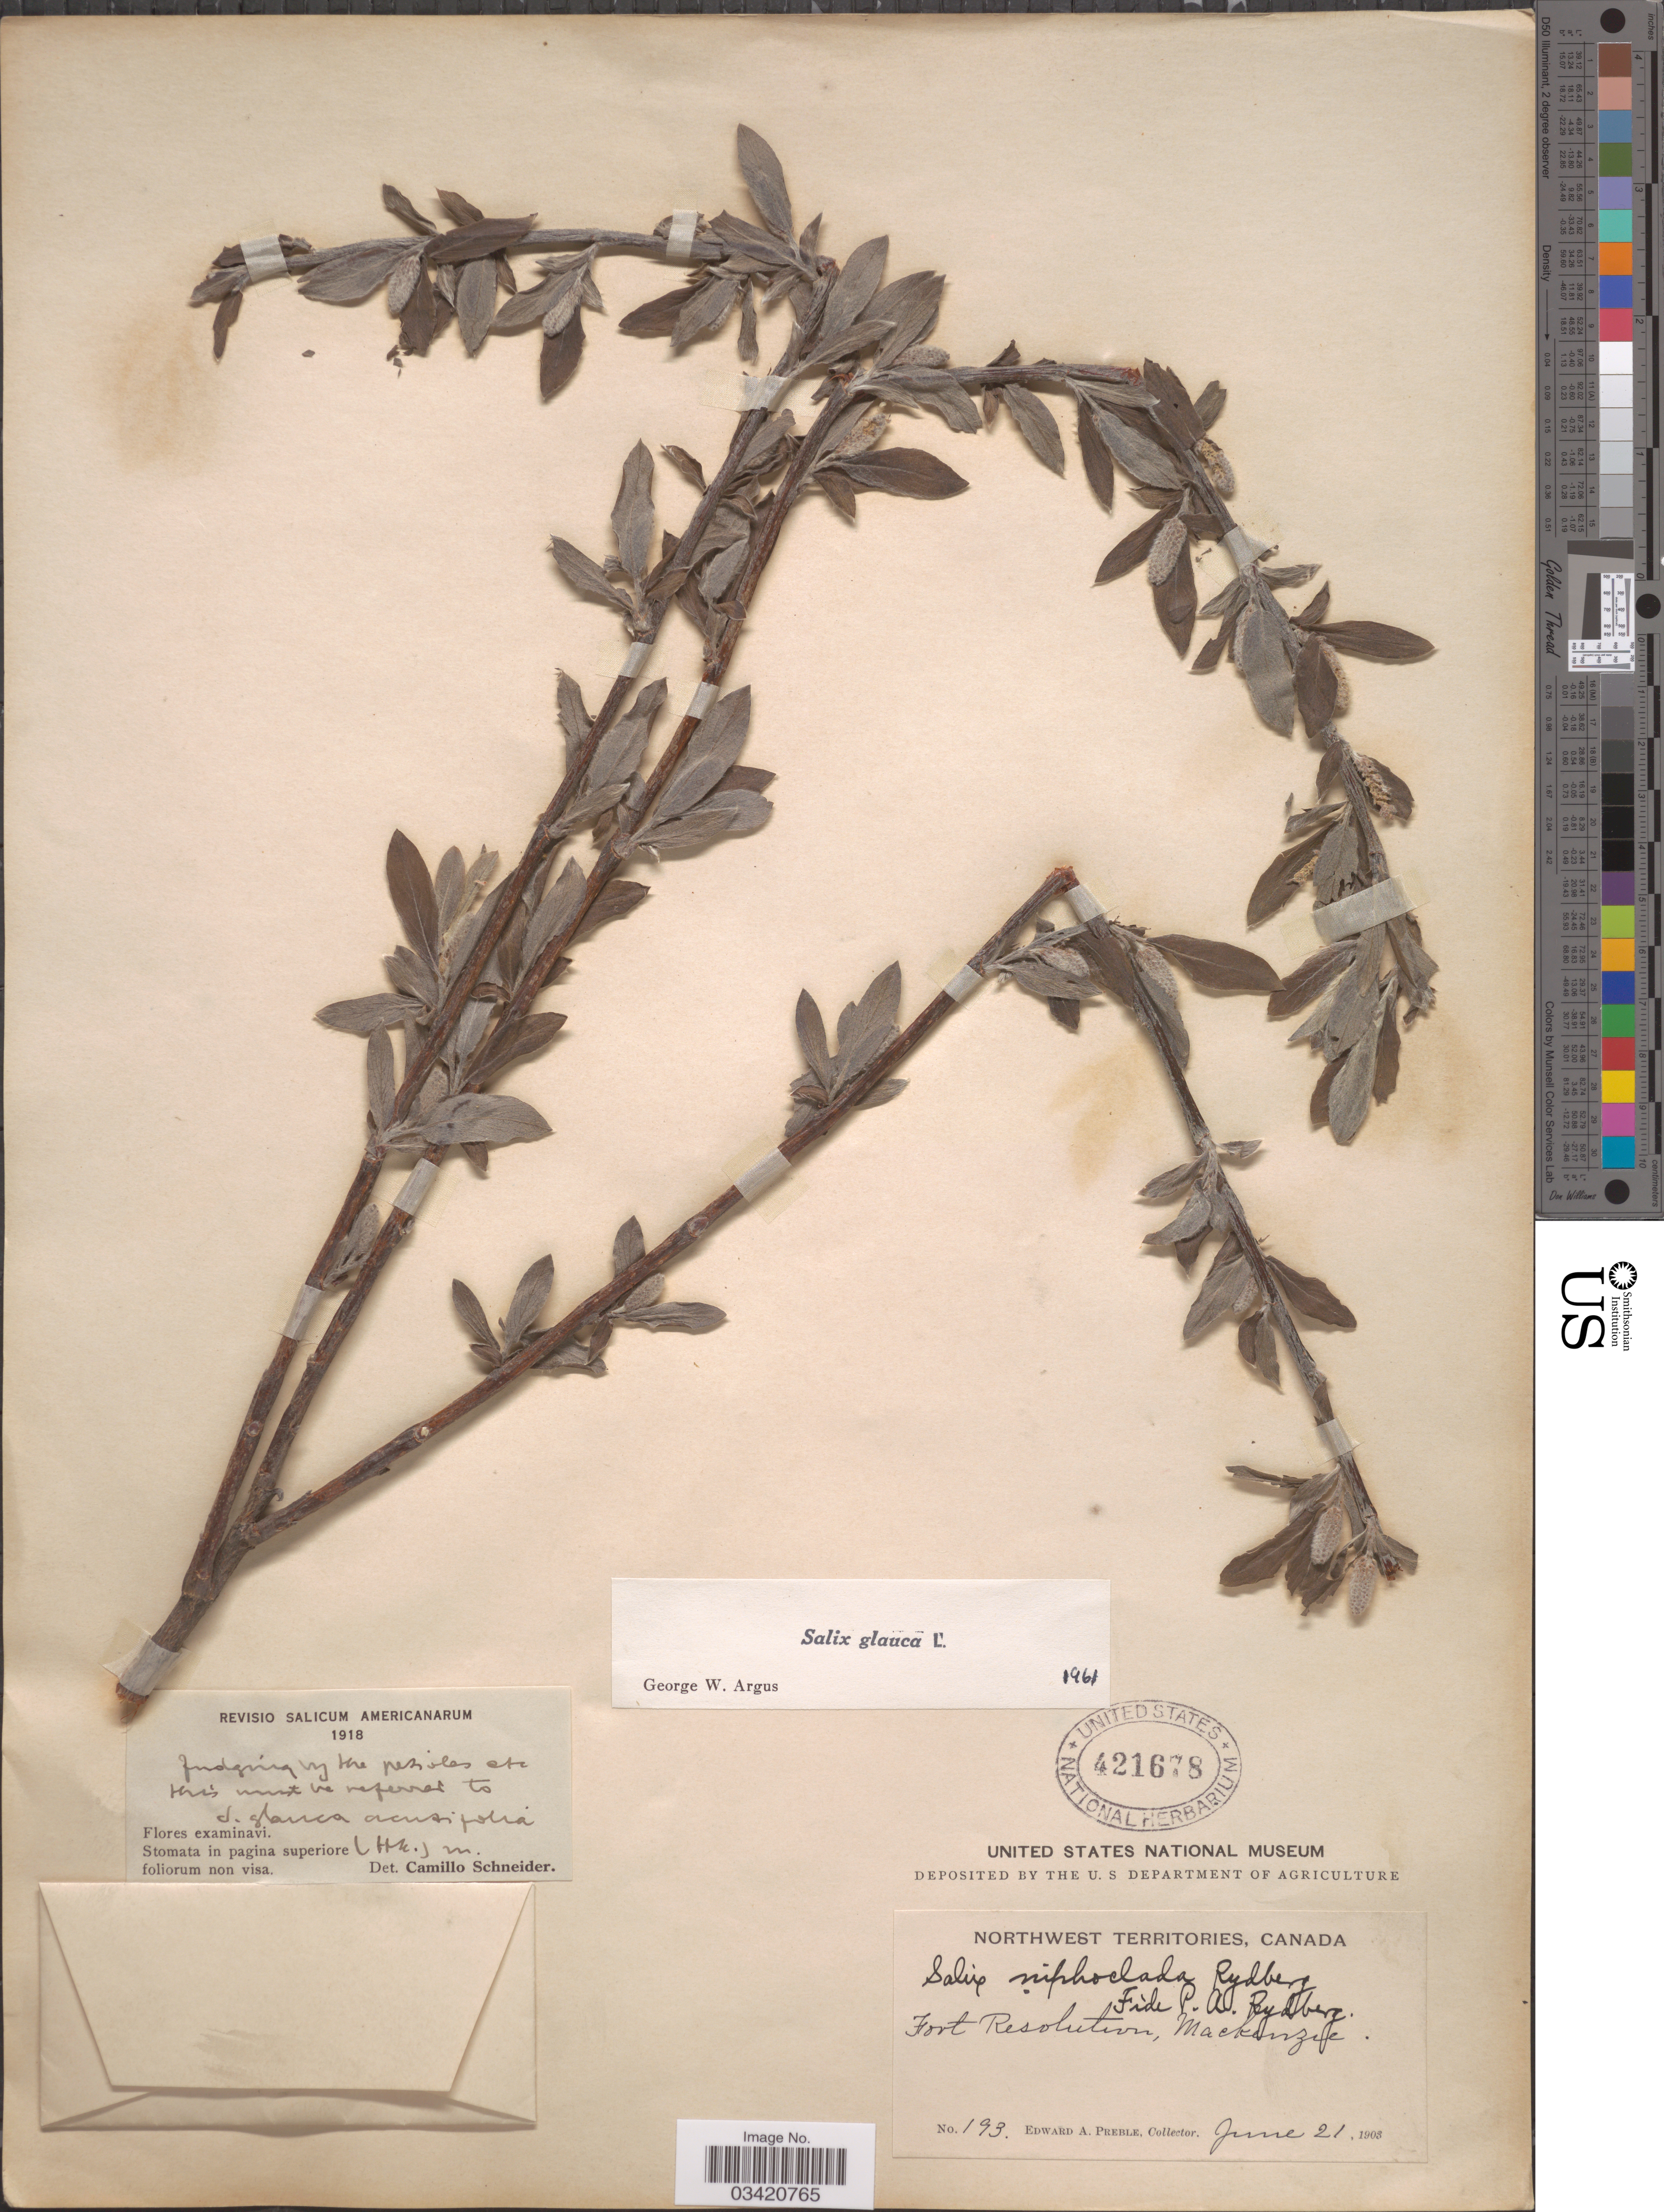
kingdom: Plantae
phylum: Tracheophyta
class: Magnoliopsida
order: Malpighiales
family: Salicaceae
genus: Salix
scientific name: Salix glauca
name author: L.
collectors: E. Preble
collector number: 193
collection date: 1903-06-21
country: Canada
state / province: Northwest Territories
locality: Fort Resolution, Mackenzie.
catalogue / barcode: US 421678